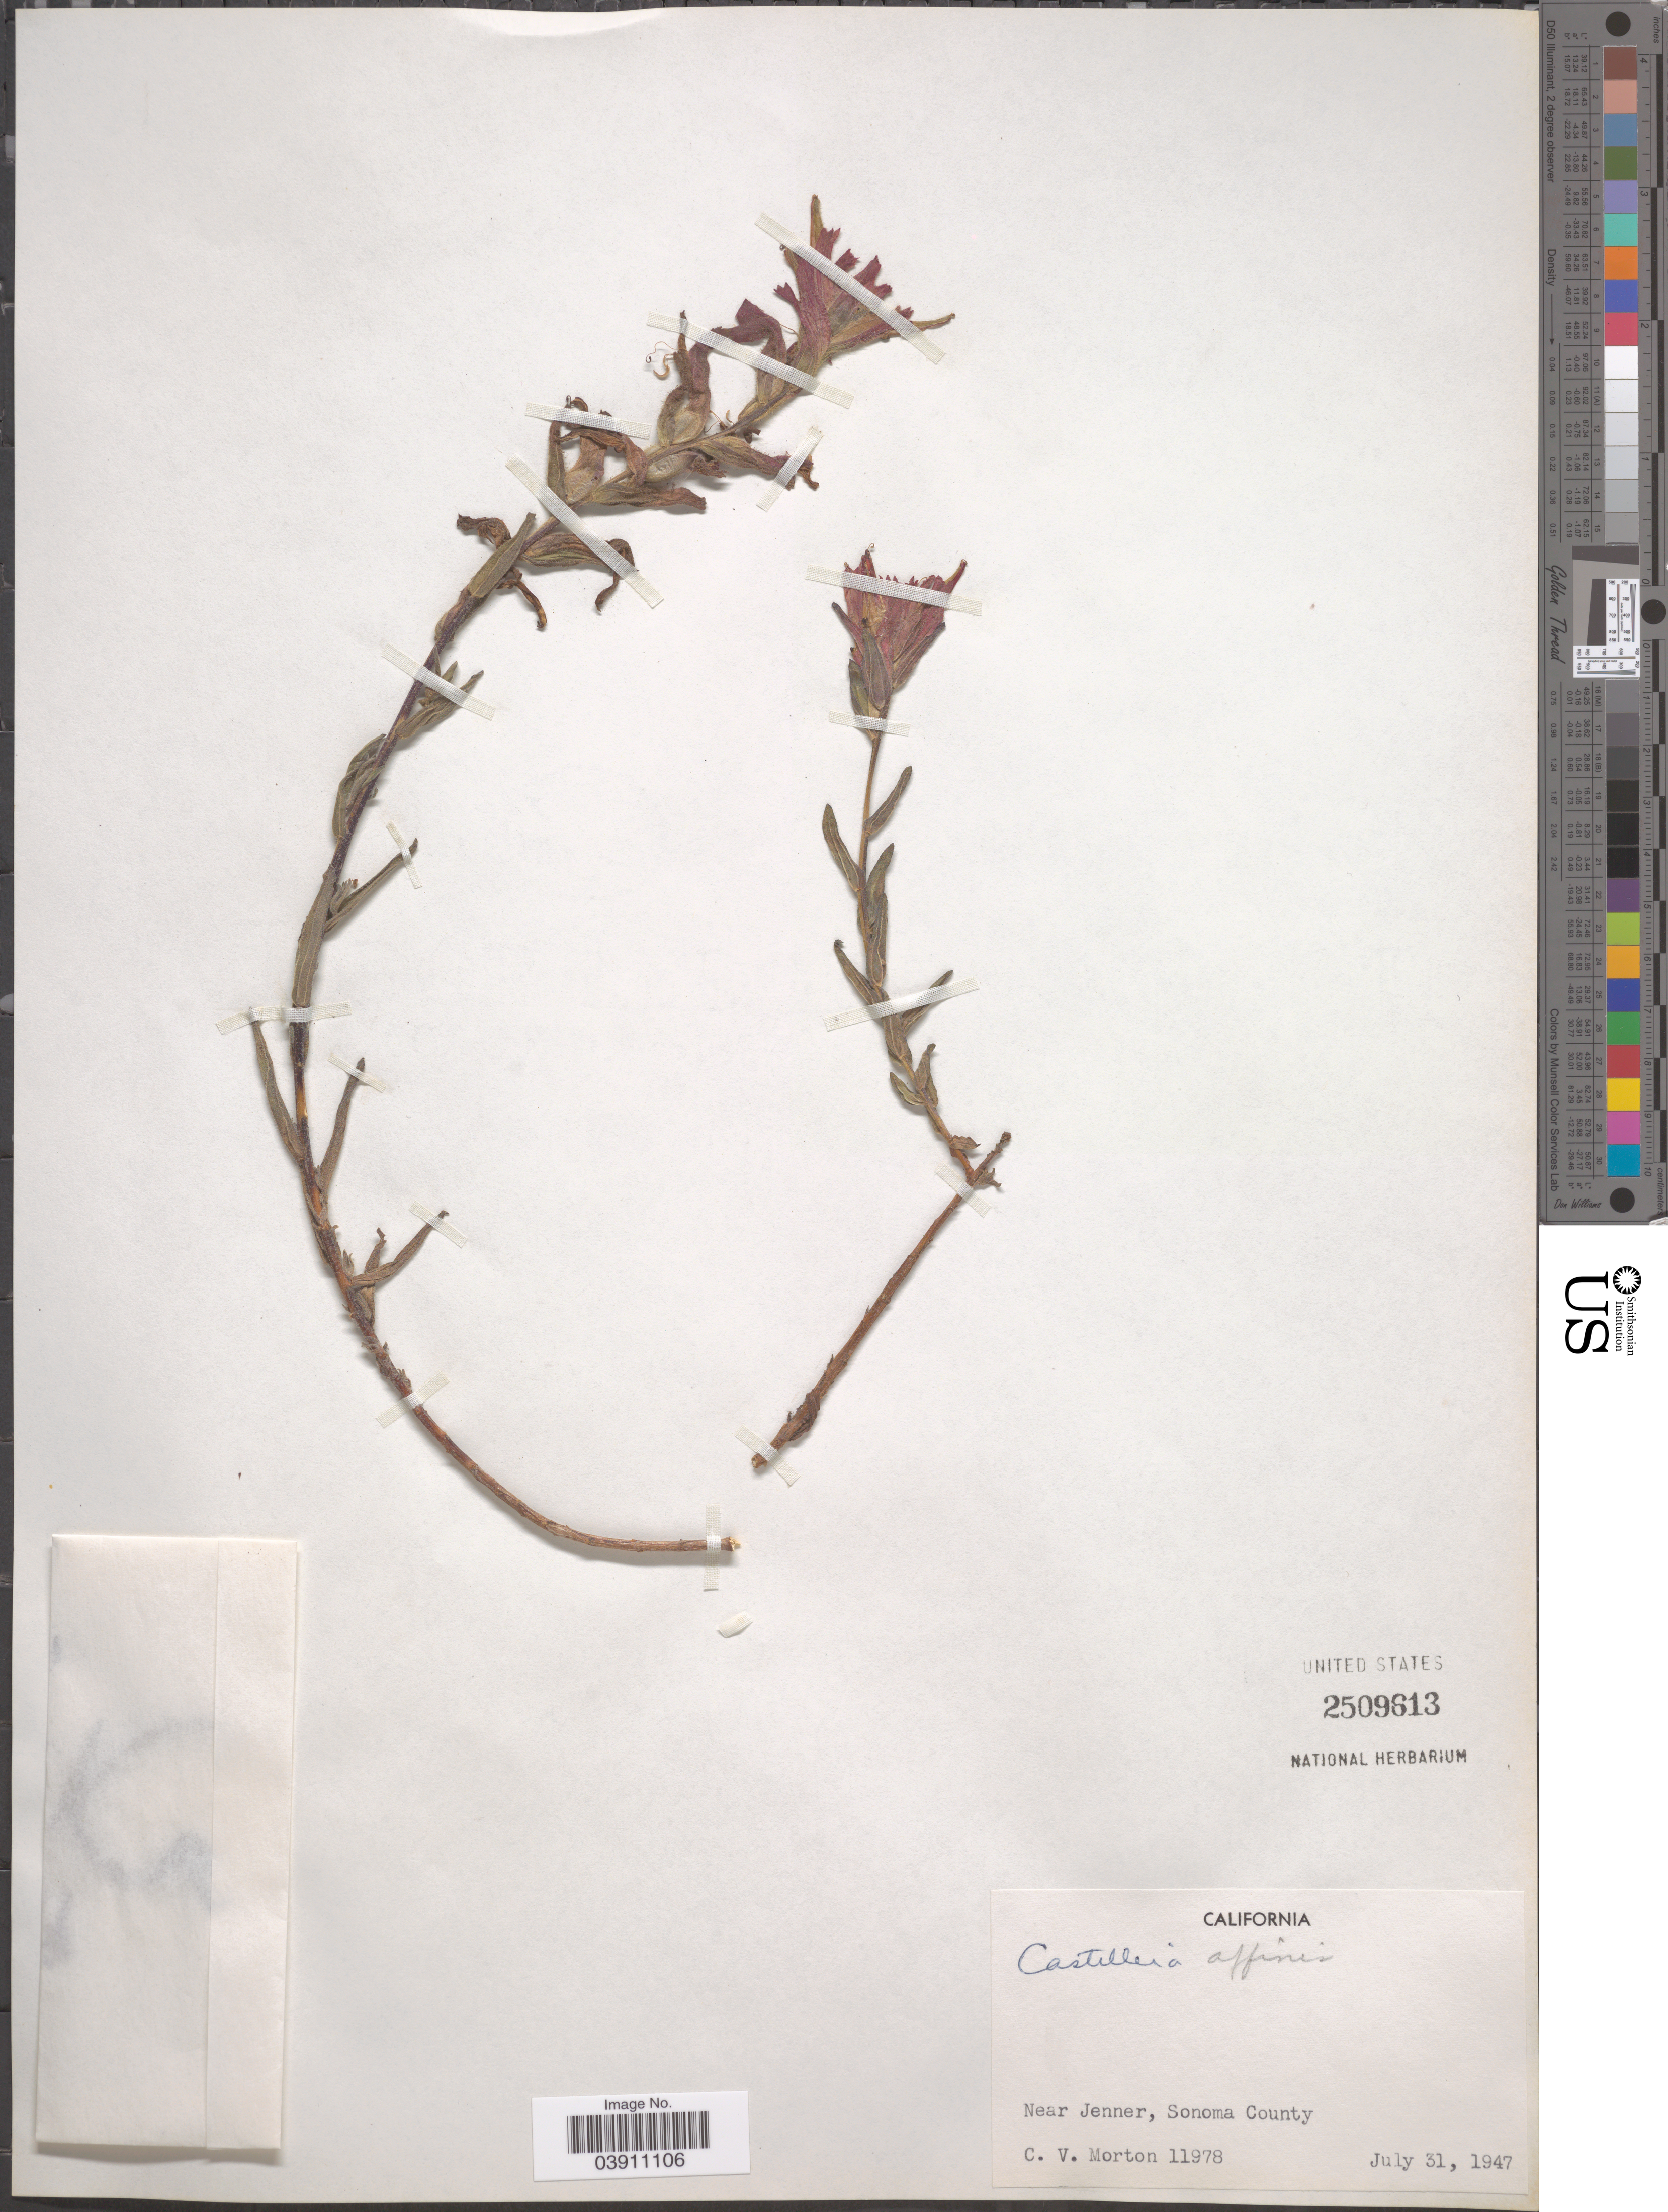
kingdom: Plantae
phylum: Tracheophyta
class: Magnoliopsida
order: Lamiales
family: Orobanchaceae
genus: Castilleja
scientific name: Castilleja affinis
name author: Hook. & Arn.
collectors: C. V. Morton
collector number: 11978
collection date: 1947-07-31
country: United States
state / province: California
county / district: Sonoma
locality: Near Jenner, Sonoma County.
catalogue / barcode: US 2509613